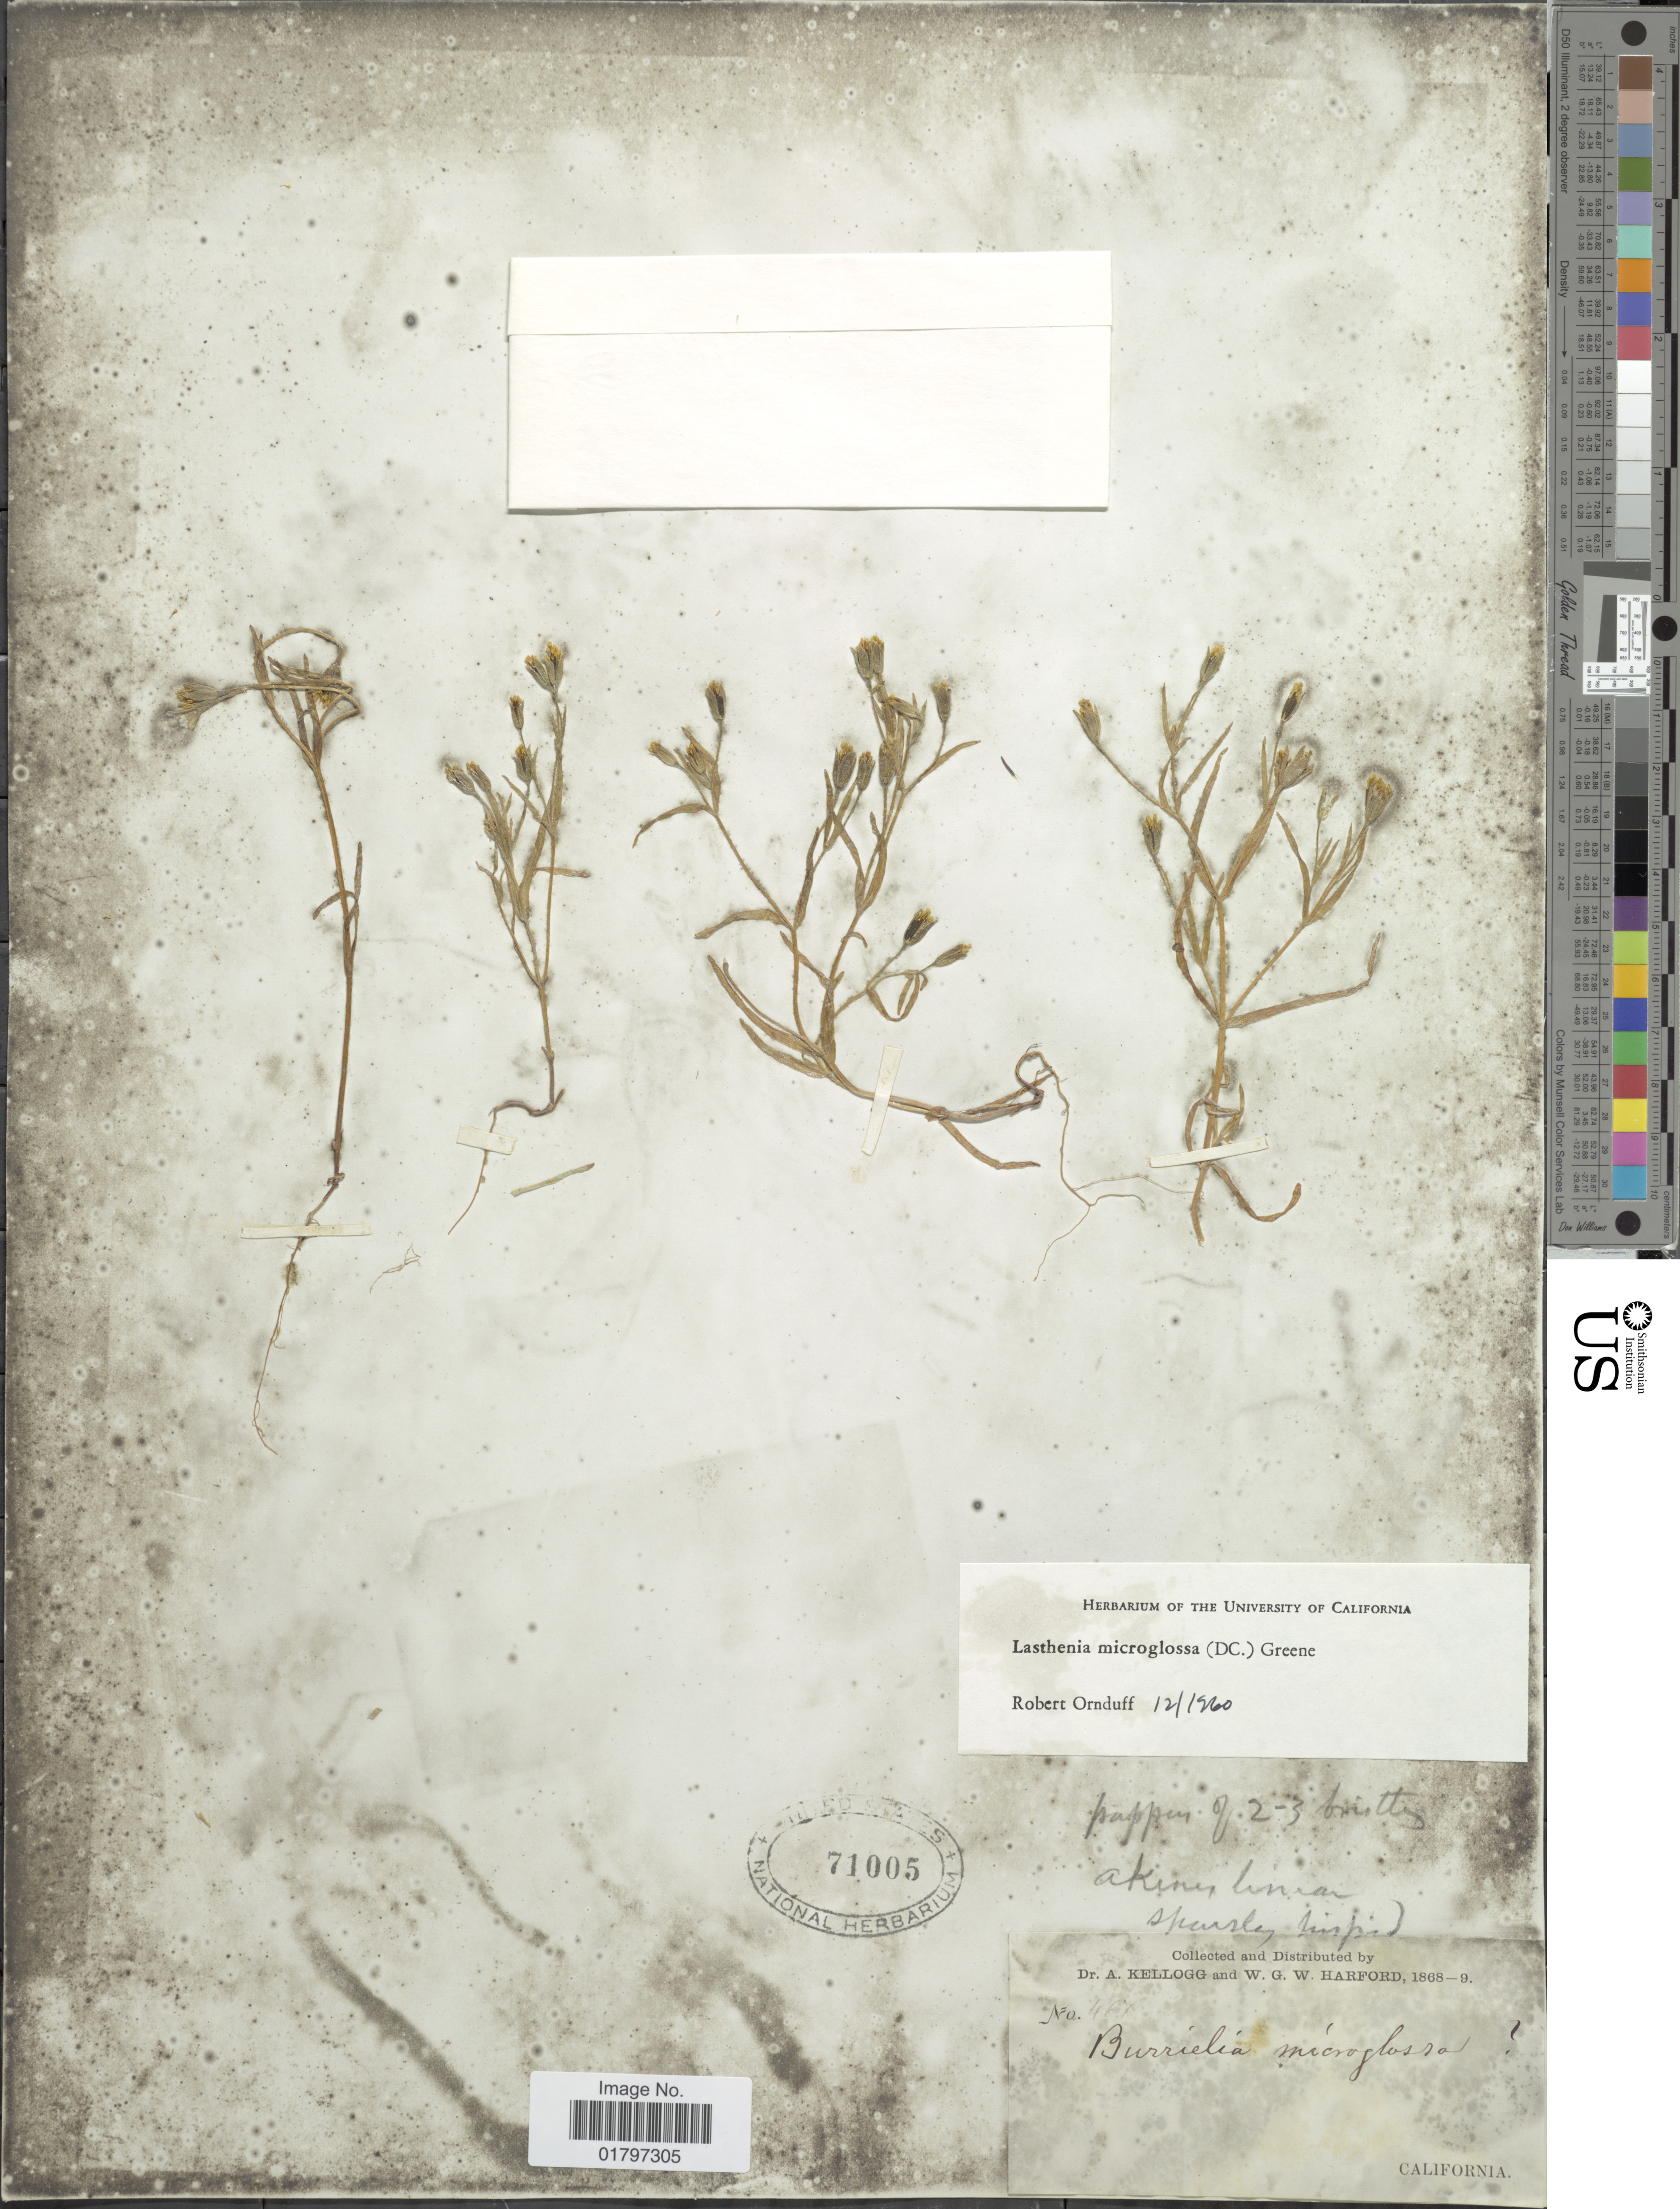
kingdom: Plantae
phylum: Tracheophyta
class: Magnoliopsida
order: Asterales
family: Asteraceae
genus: Lasthenia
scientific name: Lasthenia microglossa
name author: (DC.) Greene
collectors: A. Kellogg & W. G. W. Harford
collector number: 461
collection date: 1868/1869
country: United States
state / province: California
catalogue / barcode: US 71005